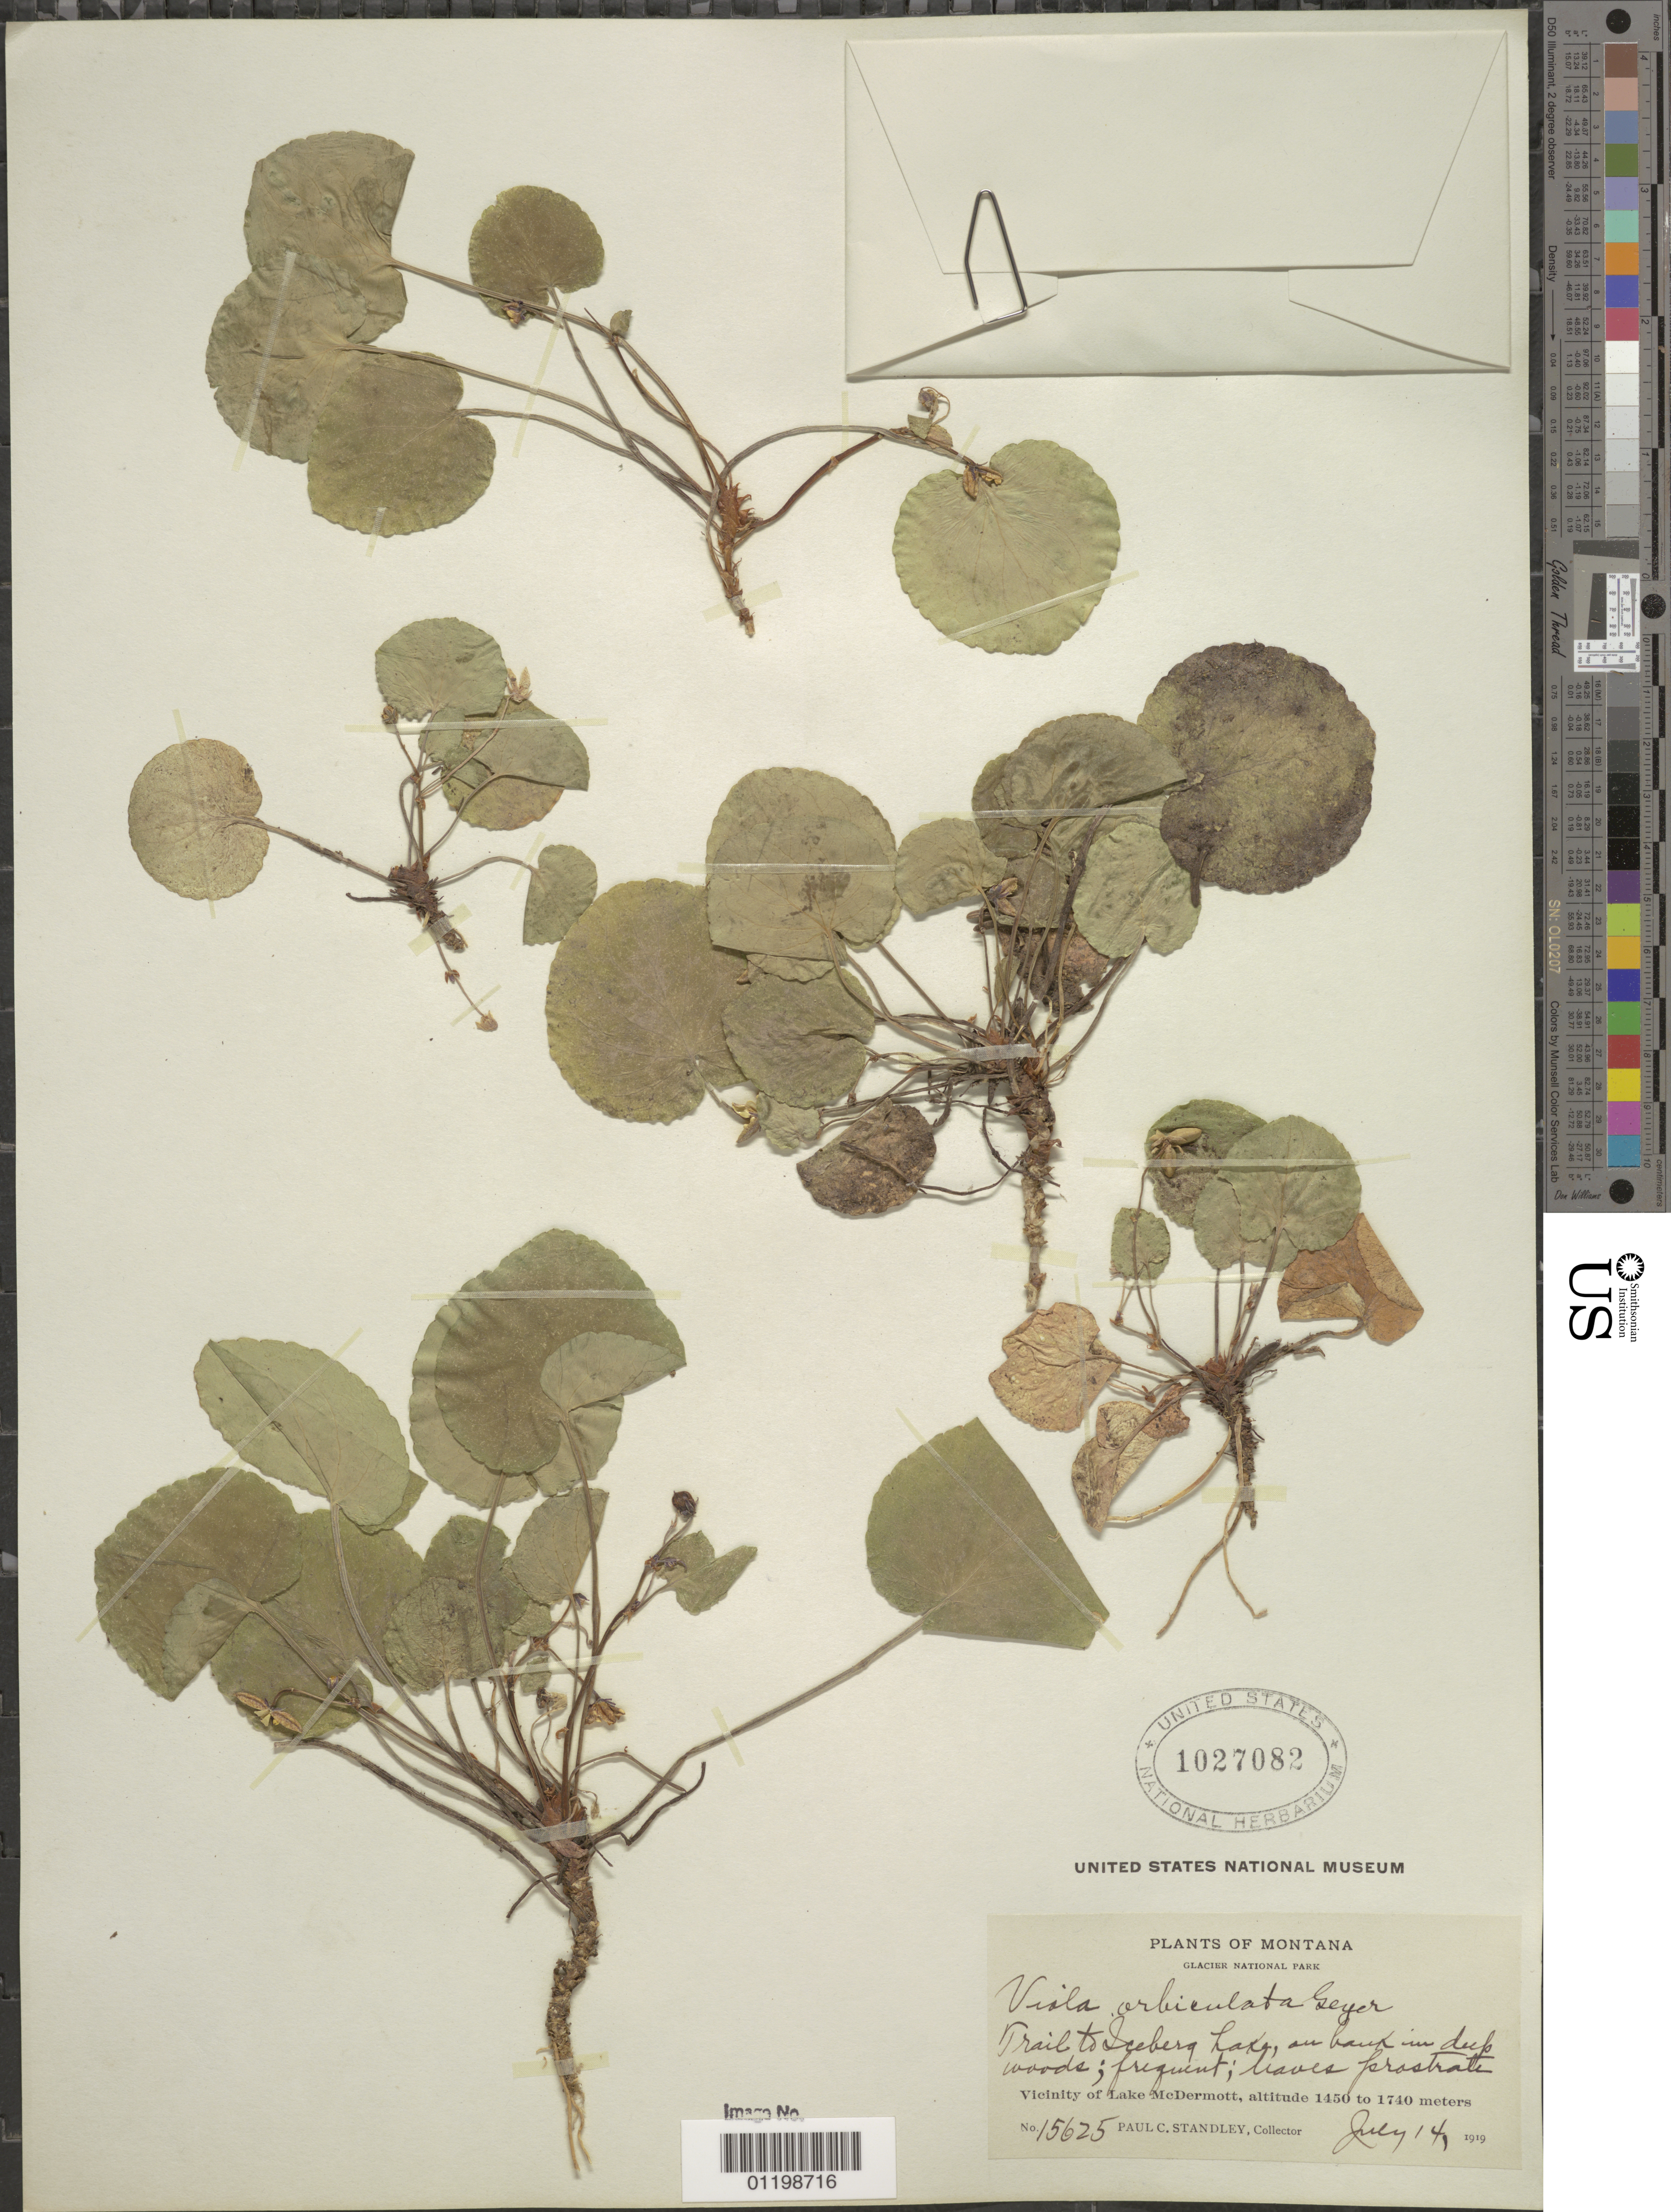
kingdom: Plantae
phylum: Tracheophyta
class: Magnoliopsida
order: Malpighiales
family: Violaceae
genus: Viola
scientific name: Viola orbiculata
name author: Geyer ex Hook.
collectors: P. C. Standley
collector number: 15625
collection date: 1919-07-14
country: United States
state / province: Montana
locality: Vicinity of Lake McDermott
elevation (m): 1450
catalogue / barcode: US 1027082